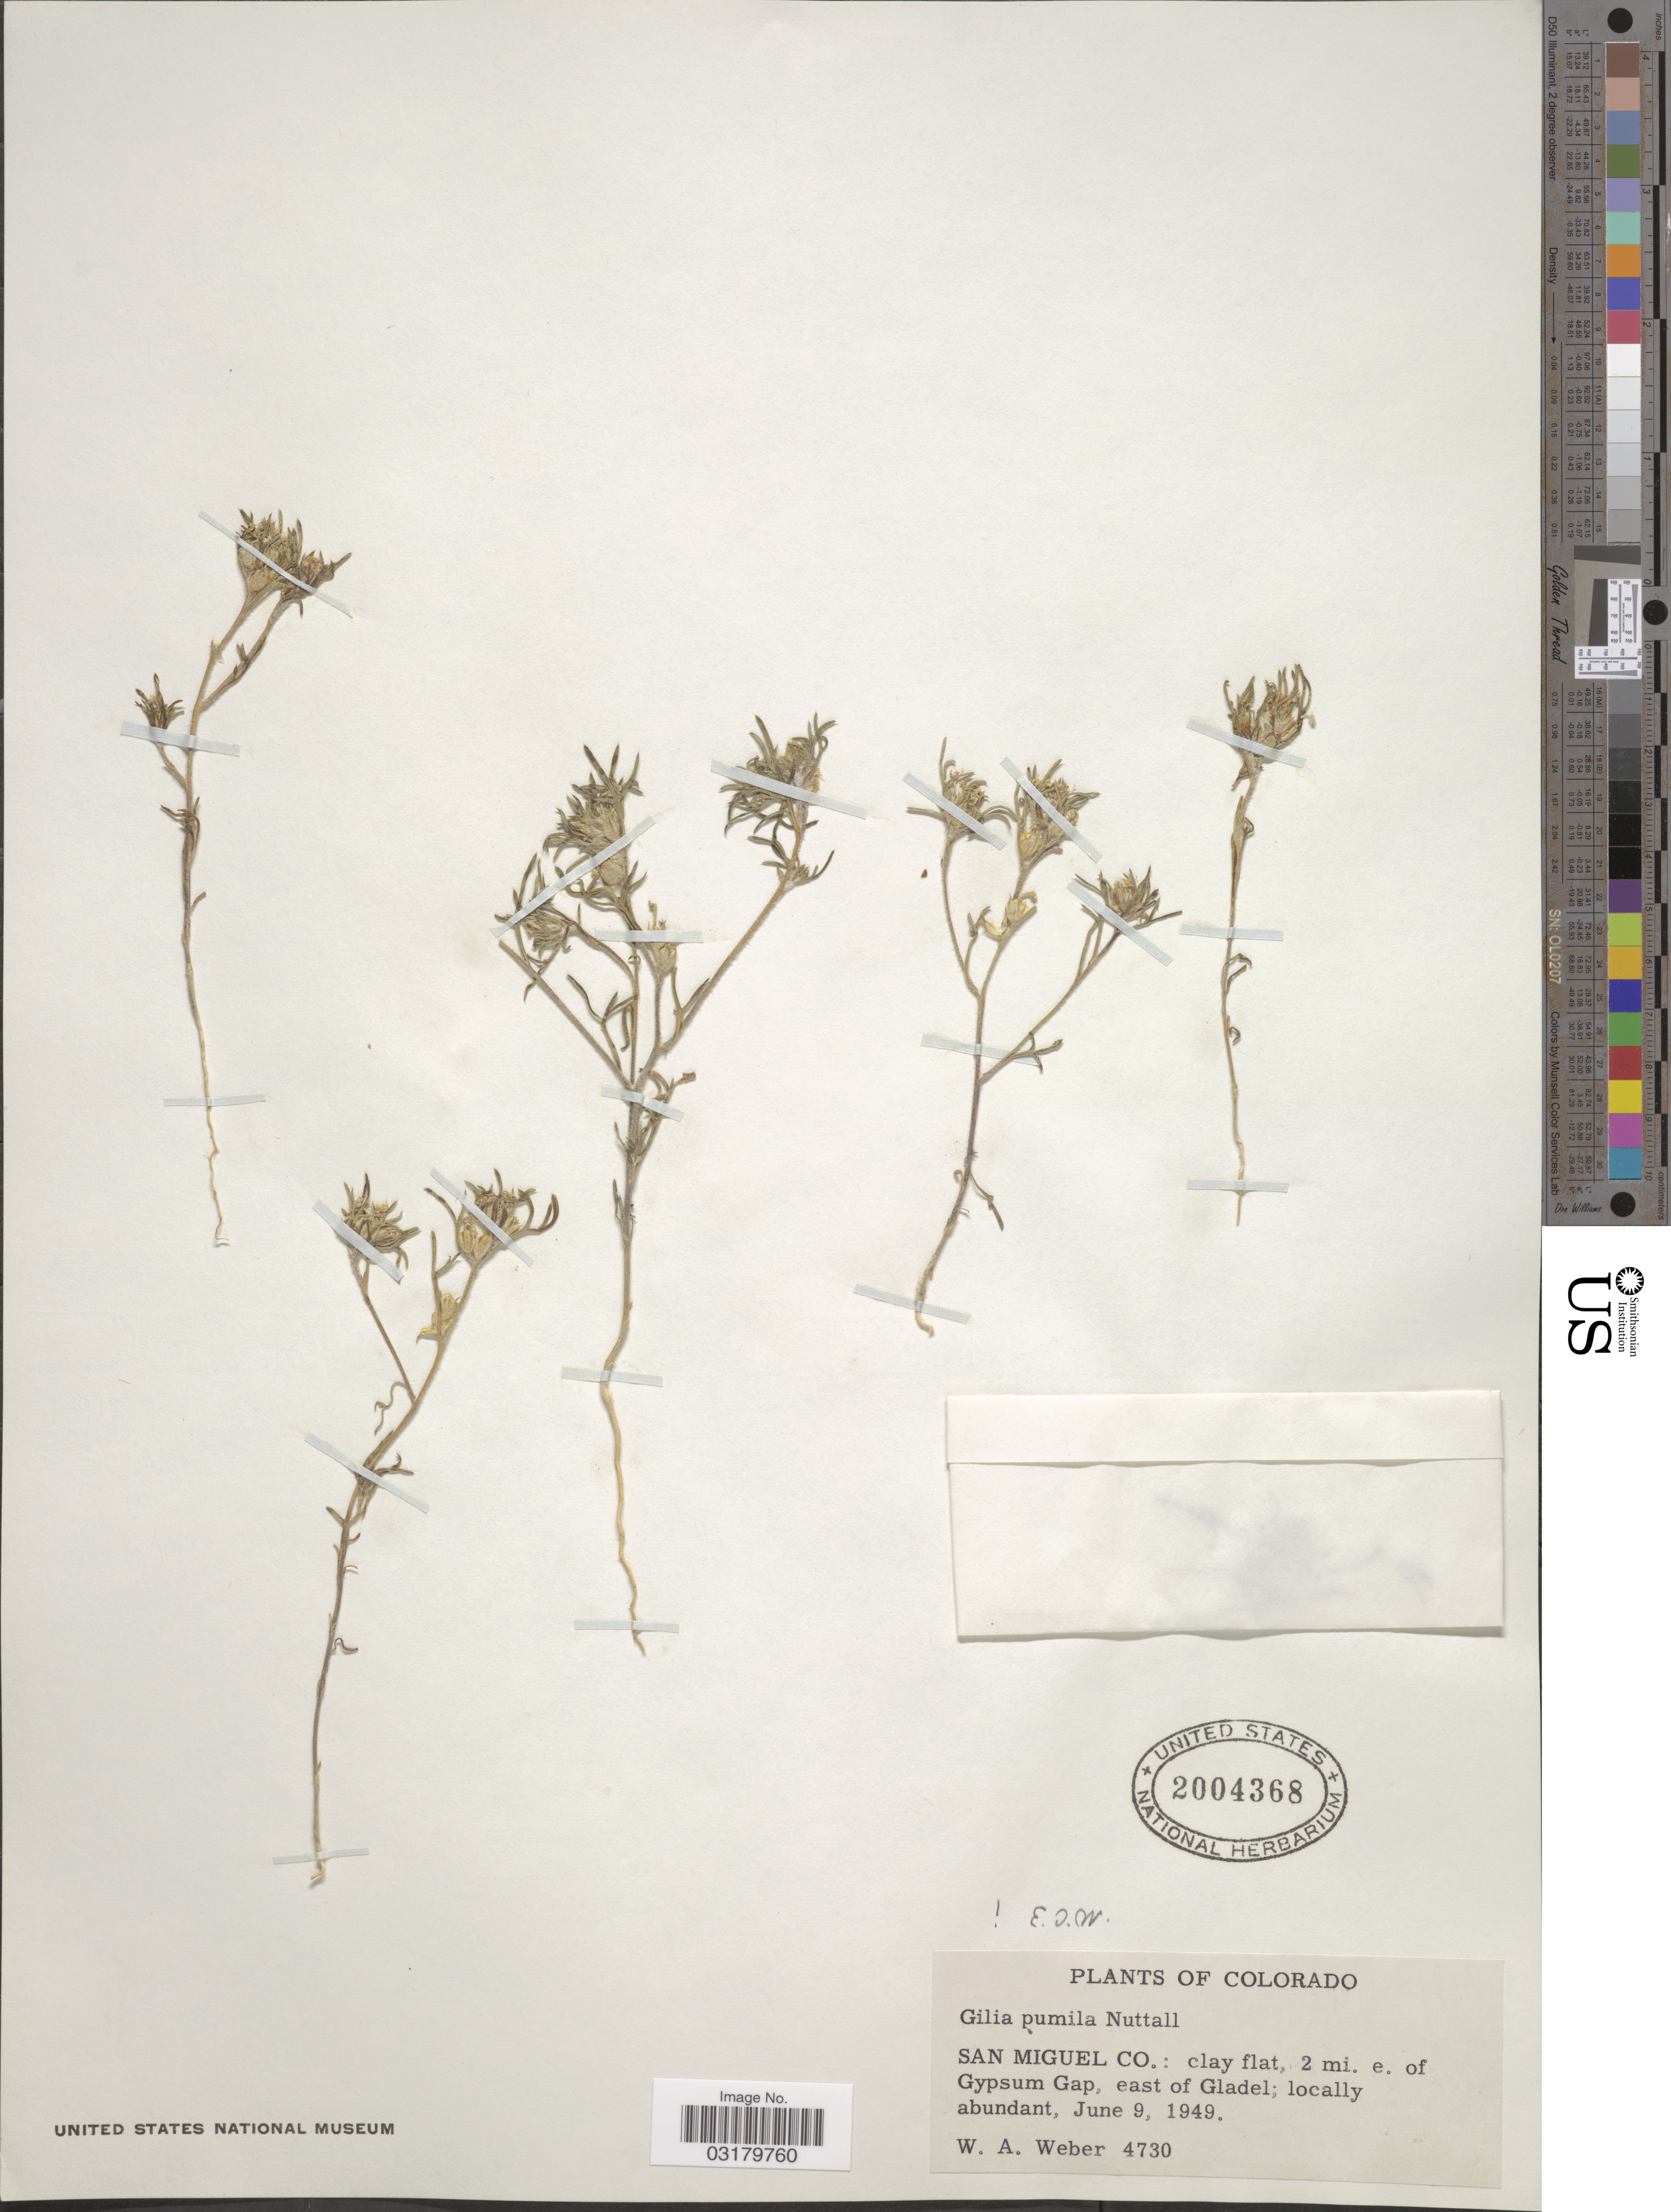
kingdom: Plantae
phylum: Tracheophyta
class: Magnoliopsida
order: Ericales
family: Polemoniaceae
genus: Ipomopsis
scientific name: Ipomopsis pumila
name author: (Nutt.) V.E. Grant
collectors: W. A. Weber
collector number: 4730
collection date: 1949-06-09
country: United States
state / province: Colorado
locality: San Miguel Co.: clay flat, 2 mi. e. of Gypsum Gap, east of Gladel.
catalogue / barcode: US 2004368